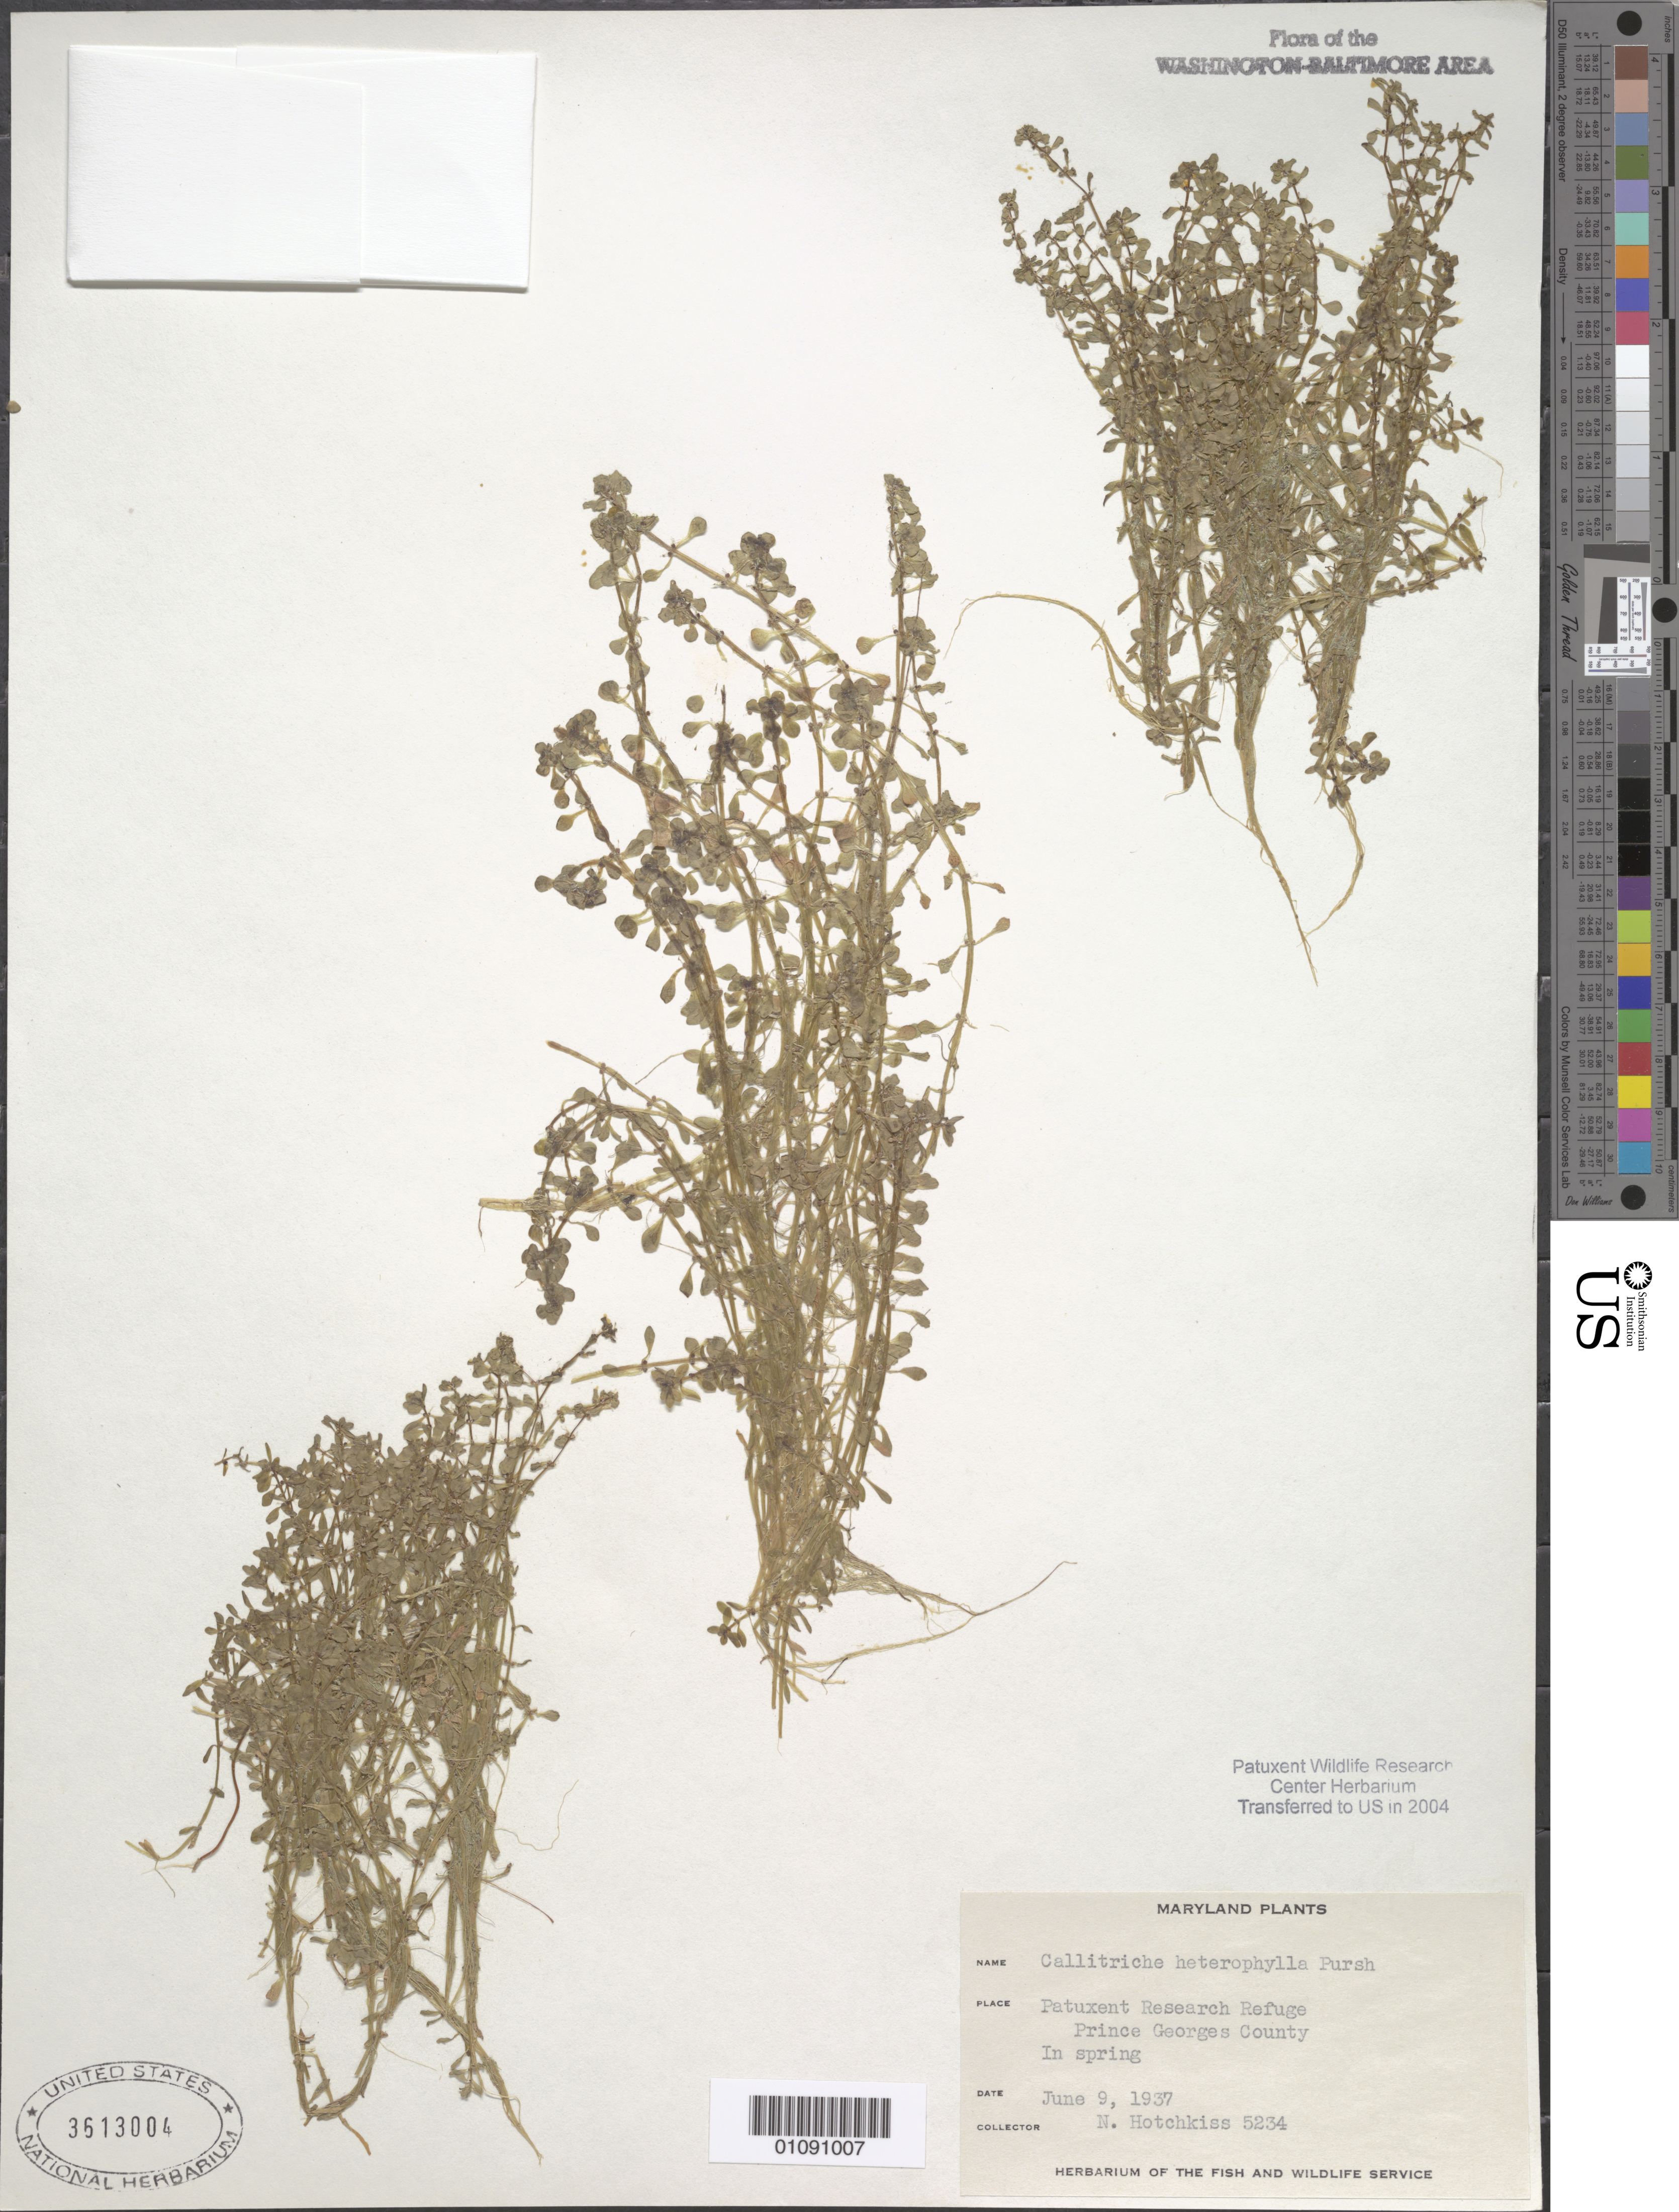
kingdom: Plantae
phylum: Tracheophyta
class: Magnoliopsida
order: Lamiales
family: Plantaginaceae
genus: Callitriche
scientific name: Callitriche heterophylla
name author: Pursh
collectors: N. Hotchkiss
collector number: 5234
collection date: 1937-06-09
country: United States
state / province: Maryland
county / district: Prince George's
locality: Patuxent Wildlife Refuge.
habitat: In spring.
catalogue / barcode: US 3613004